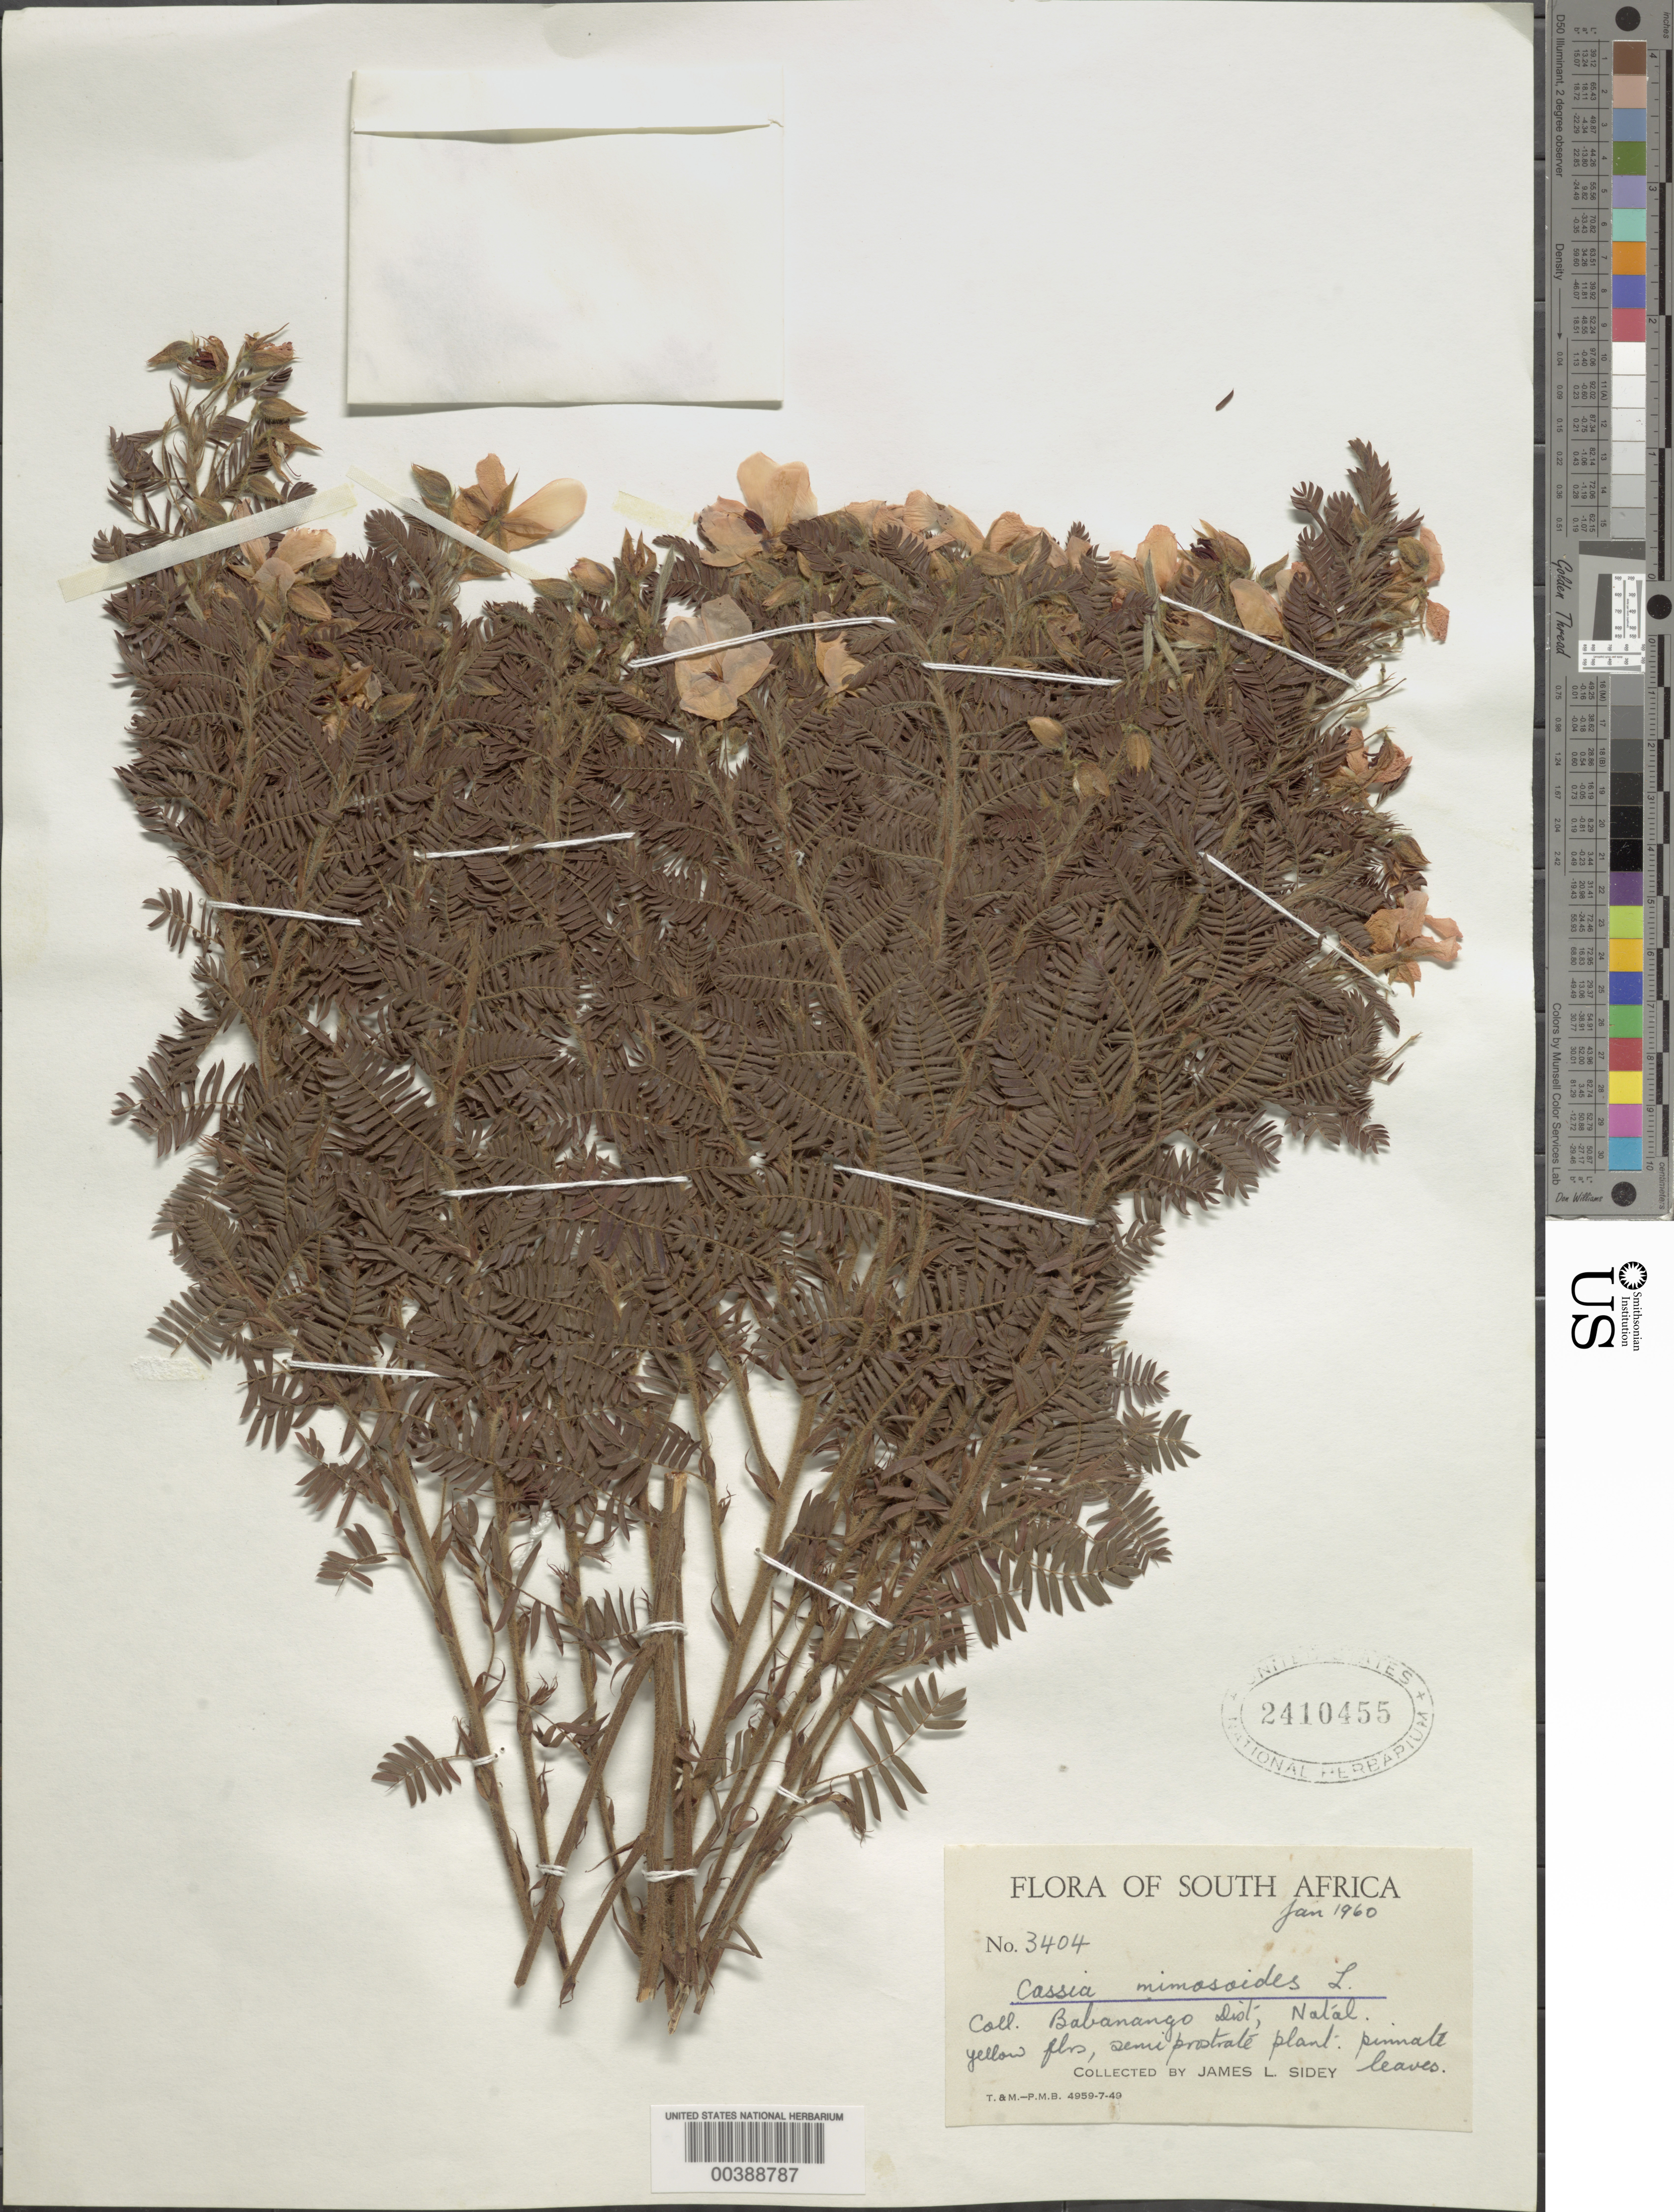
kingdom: Plantae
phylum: Tracheophyta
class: Magnoliopsida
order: Fabales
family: Fabaceae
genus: Chamaecrista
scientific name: Chamaecrista mimosoides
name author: (L.) Greene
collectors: J. L. Sidey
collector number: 3404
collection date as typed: Jan 1960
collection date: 1960-01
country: South Africa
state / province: KwaZulu-Natal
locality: Babanango Dist.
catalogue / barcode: US 2410455